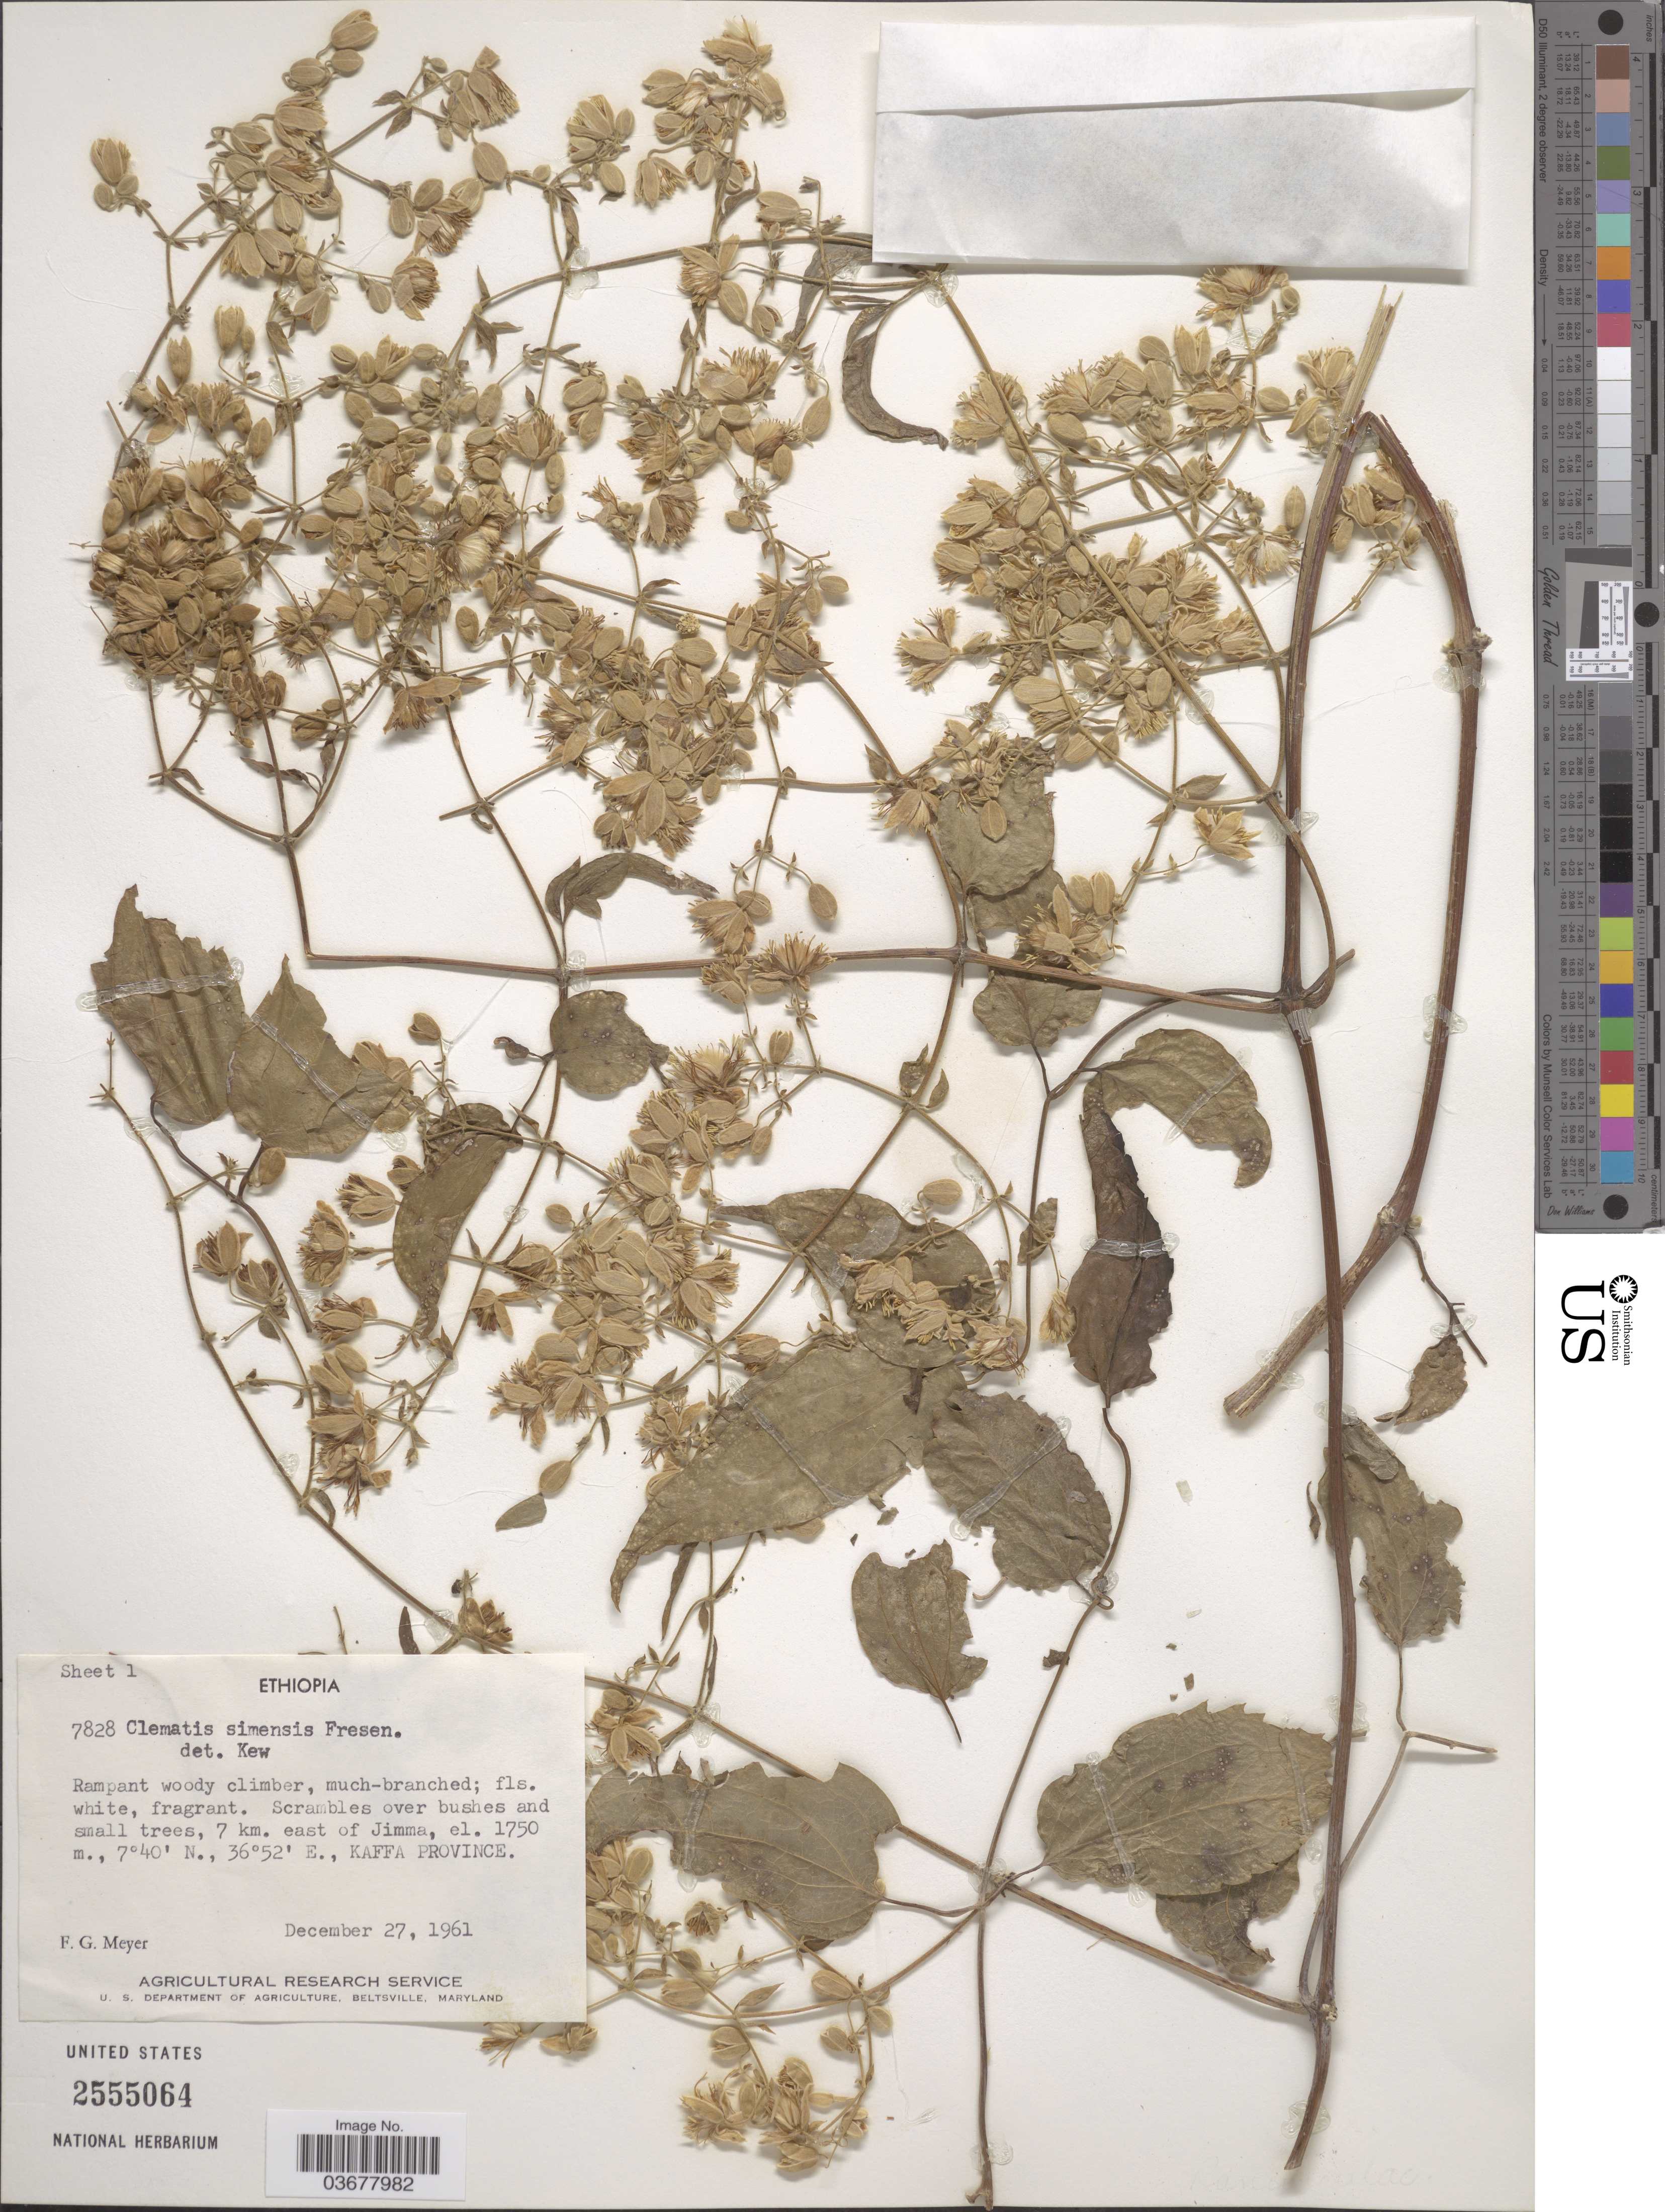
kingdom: Plantae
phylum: Tracheophyta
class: Magnoliopsida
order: Ranunculales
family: Ranunculaceae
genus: Clematis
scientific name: Clematis simensis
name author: Fresen.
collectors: F. G. Meyer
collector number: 7828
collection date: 1961-12-27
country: Ethiopia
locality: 7 km. east of Jimma, Kaffa Province.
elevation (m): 1750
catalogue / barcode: US 2555064